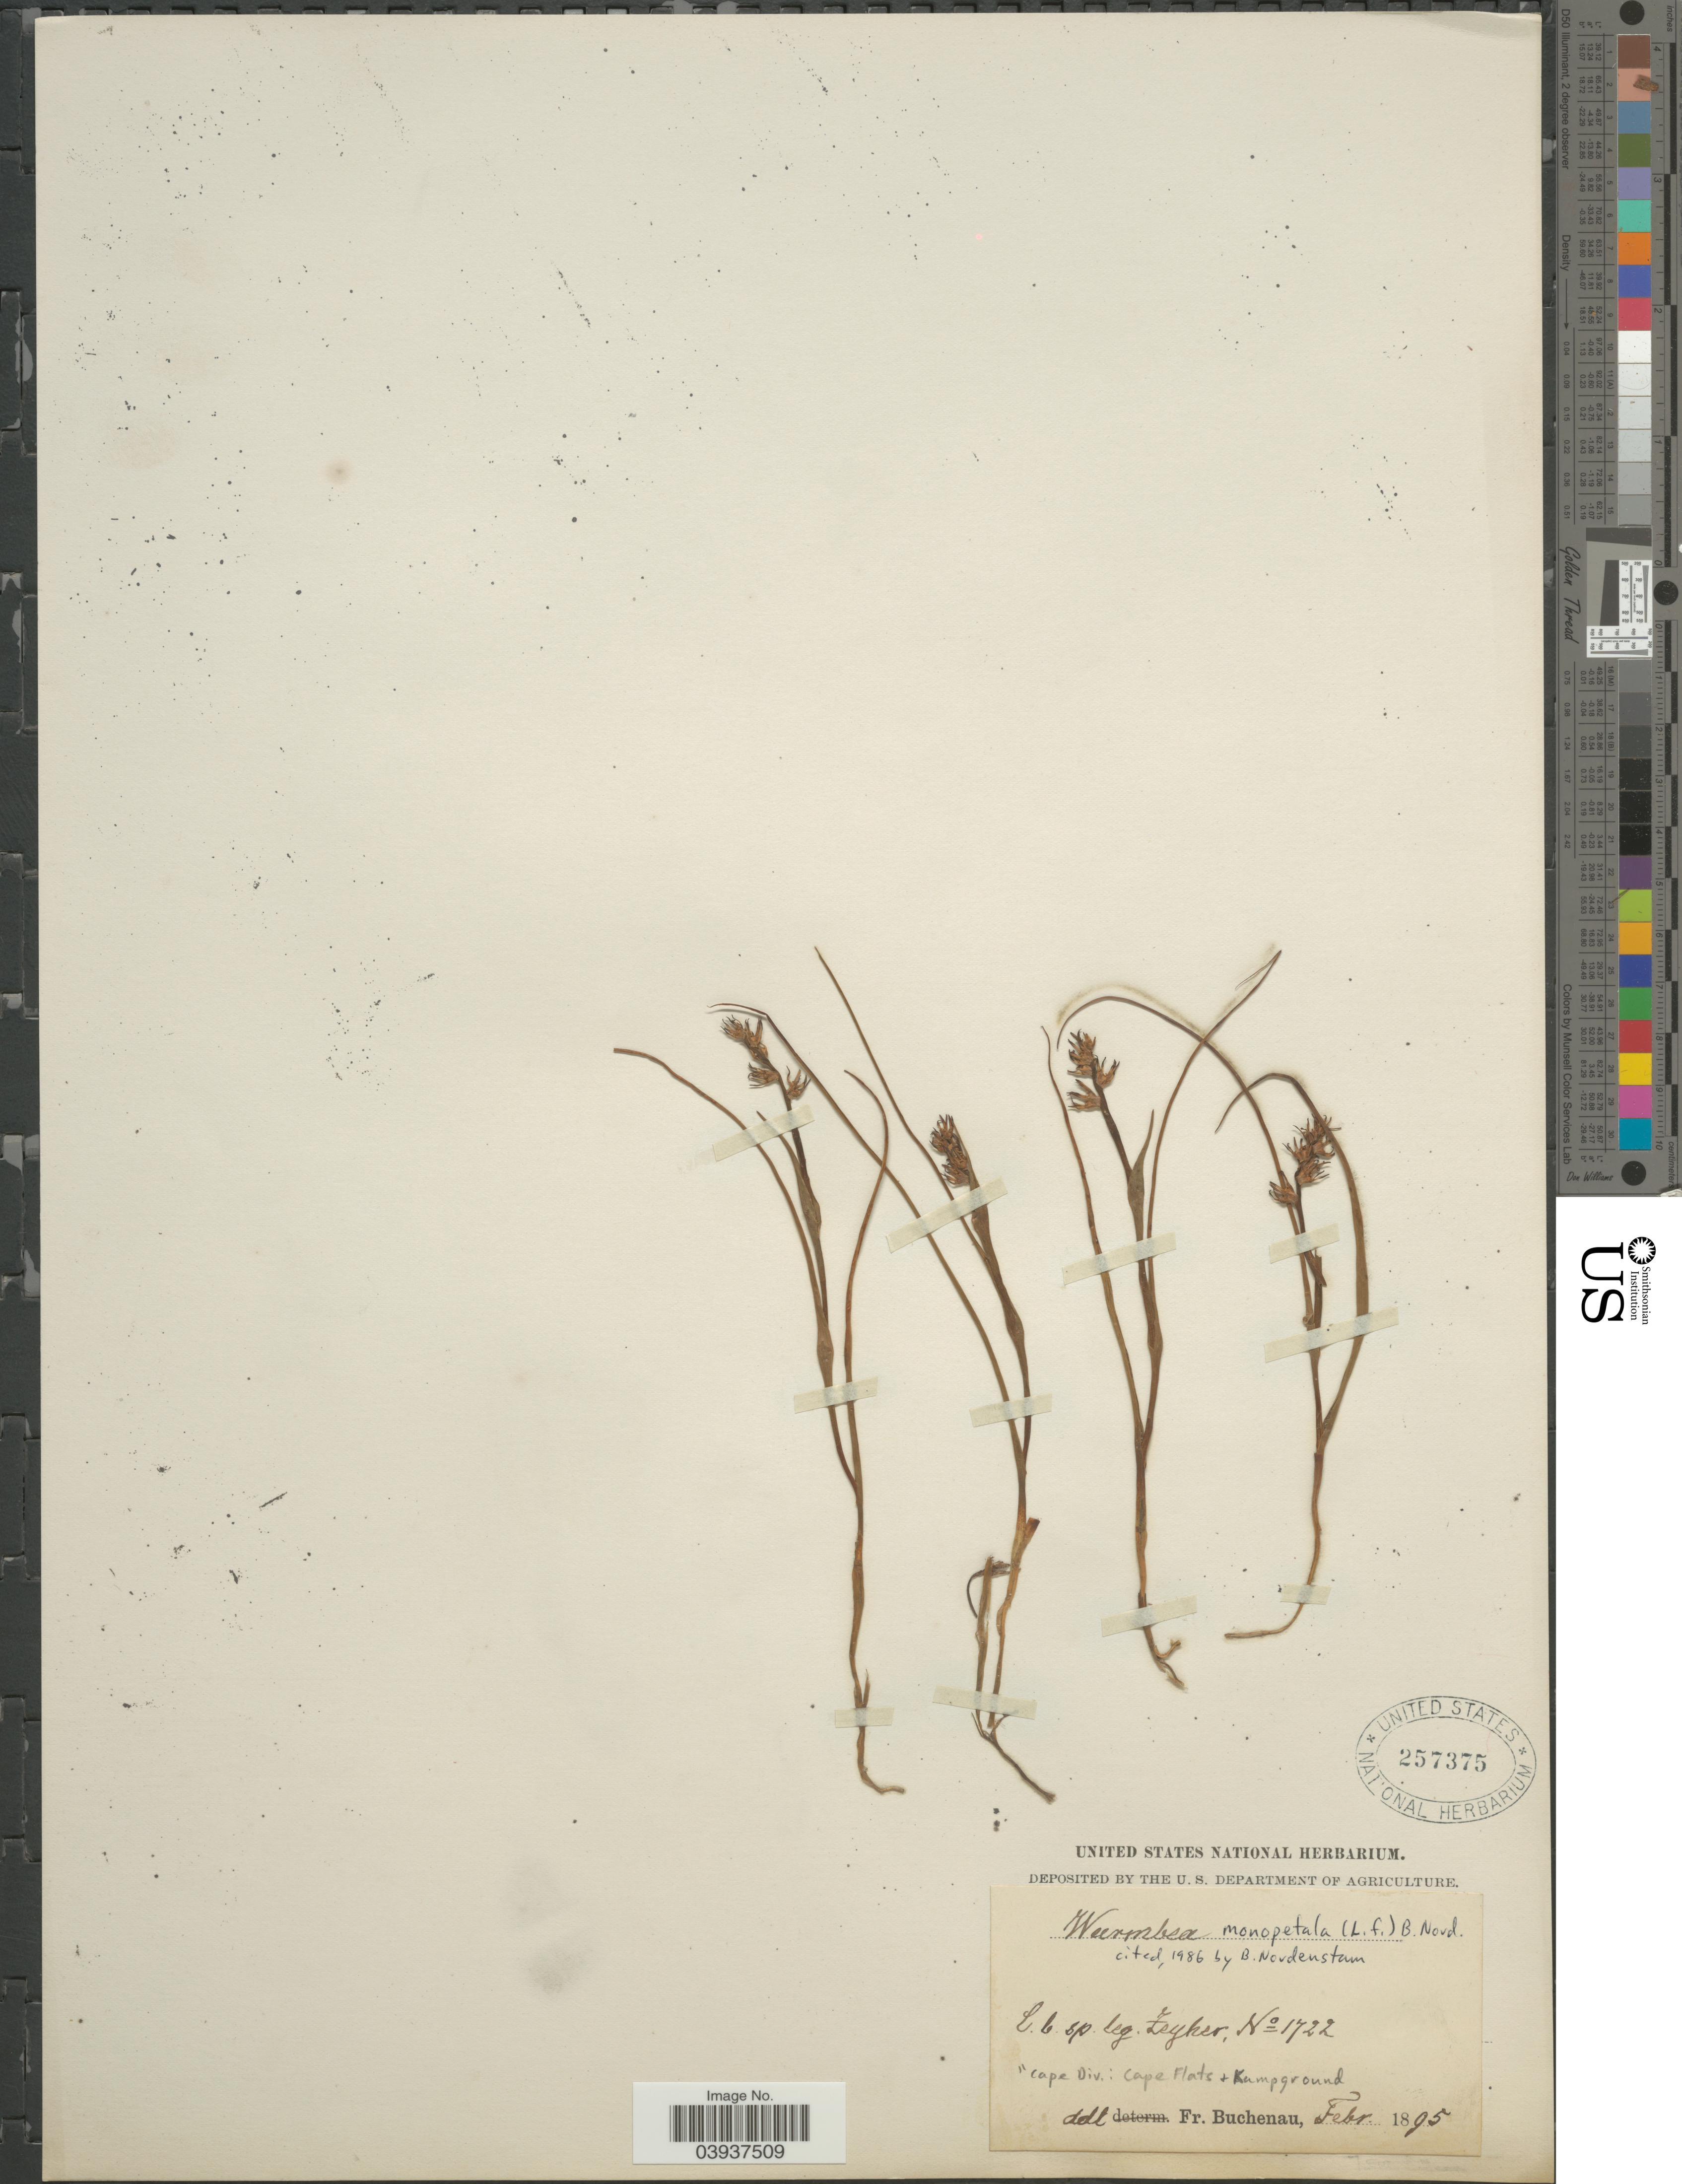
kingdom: Plantae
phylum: Tracheophyta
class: Liliopsida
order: Liliales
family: Colchicaceae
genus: Wurmbea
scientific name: Wurmbea monopetala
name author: (L. f.) B. Nord.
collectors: -. Zeyher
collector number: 1722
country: South Africa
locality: C.b.sp. Cape Div.: Cape Flats & Kampground.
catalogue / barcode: US 257375